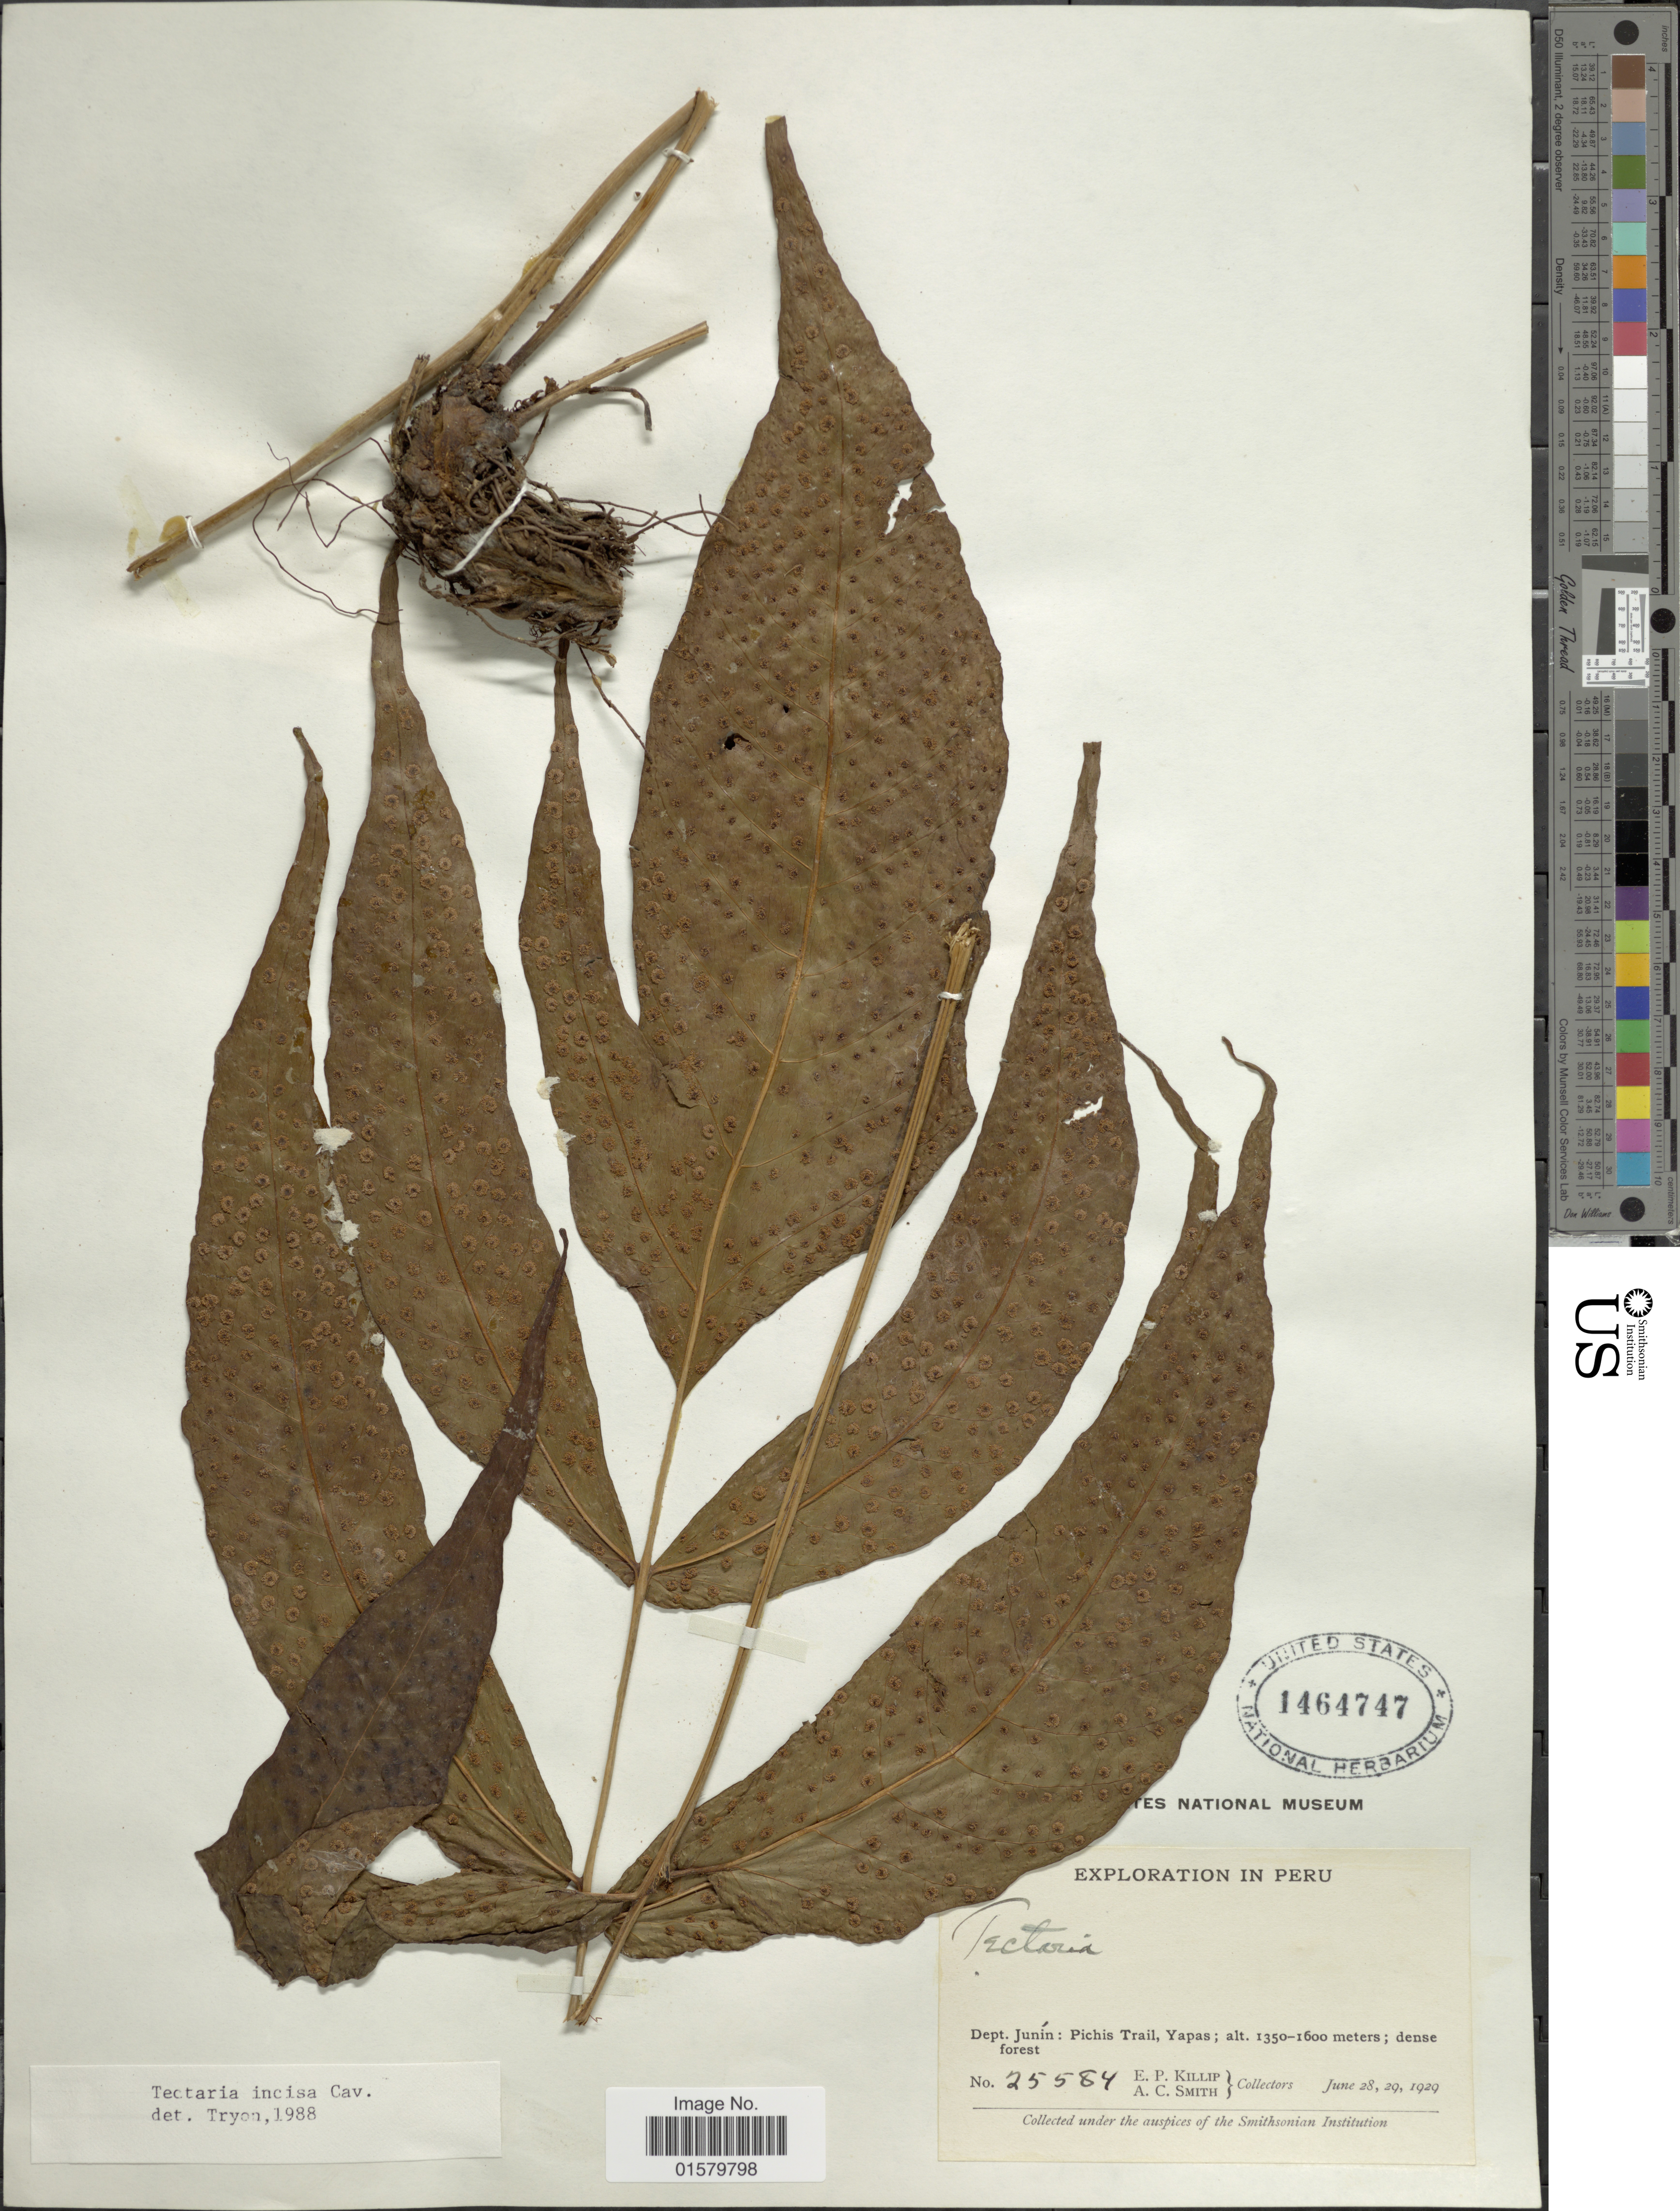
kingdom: Plantae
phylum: Tracheophyta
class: Polypodiopsida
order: Polypodiales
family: Tectariaceae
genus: Tectaria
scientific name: Tectaria incisa var. incisa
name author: Cav.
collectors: E. P. Killip & A. C. Smith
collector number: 25584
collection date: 1929-06-28/1929-06-29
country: Peru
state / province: Junín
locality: Dept. Junin: Pichis Trail, Yapas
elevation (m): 1350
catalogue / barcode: US 1464747